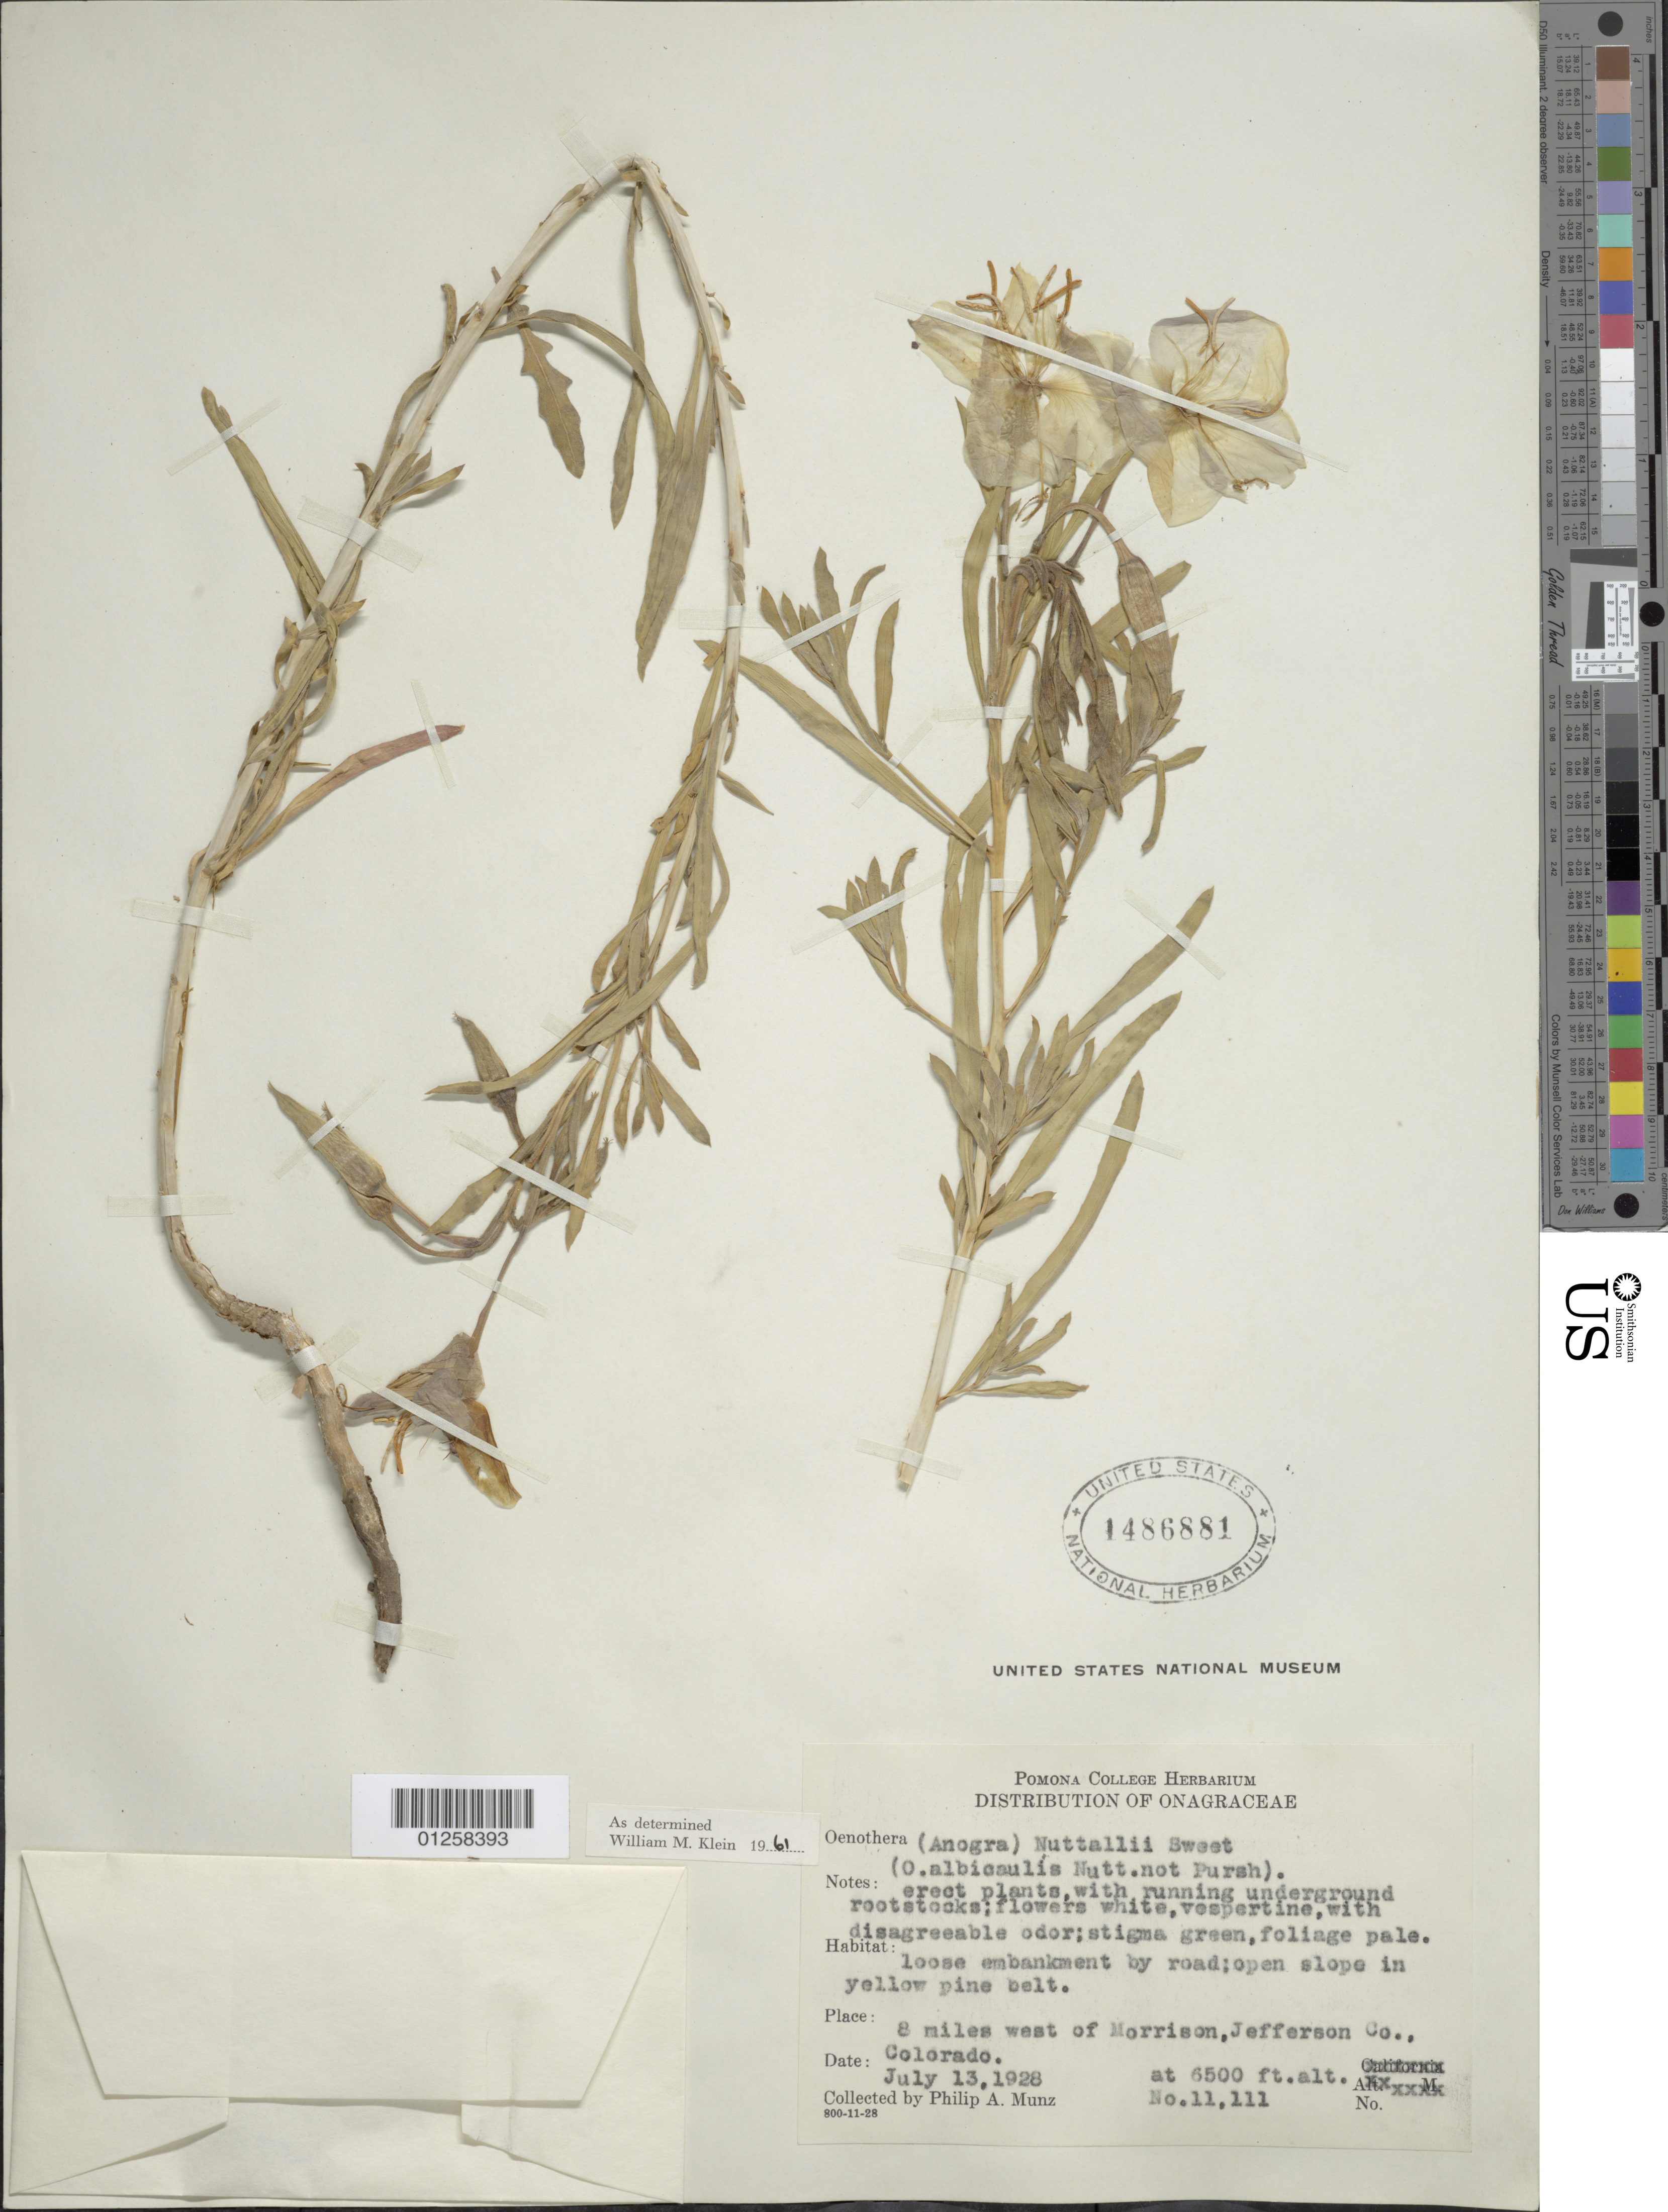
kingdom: Plantae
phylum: Tracheophyta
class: Magnoliopsida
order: Myrtales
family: Onagraceae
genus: Oenothera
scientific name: Oenothera nuttallii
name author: Sweet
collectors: P. A. Munz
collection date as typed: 13 Jul 1928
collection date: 1928-07-13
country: United States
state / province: Colorado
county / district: Jefferson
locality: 8 miles west of Morrison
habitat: Loose embankment by road;open slope in yellow pine belt.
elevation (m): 1981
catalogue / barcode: US 1486881